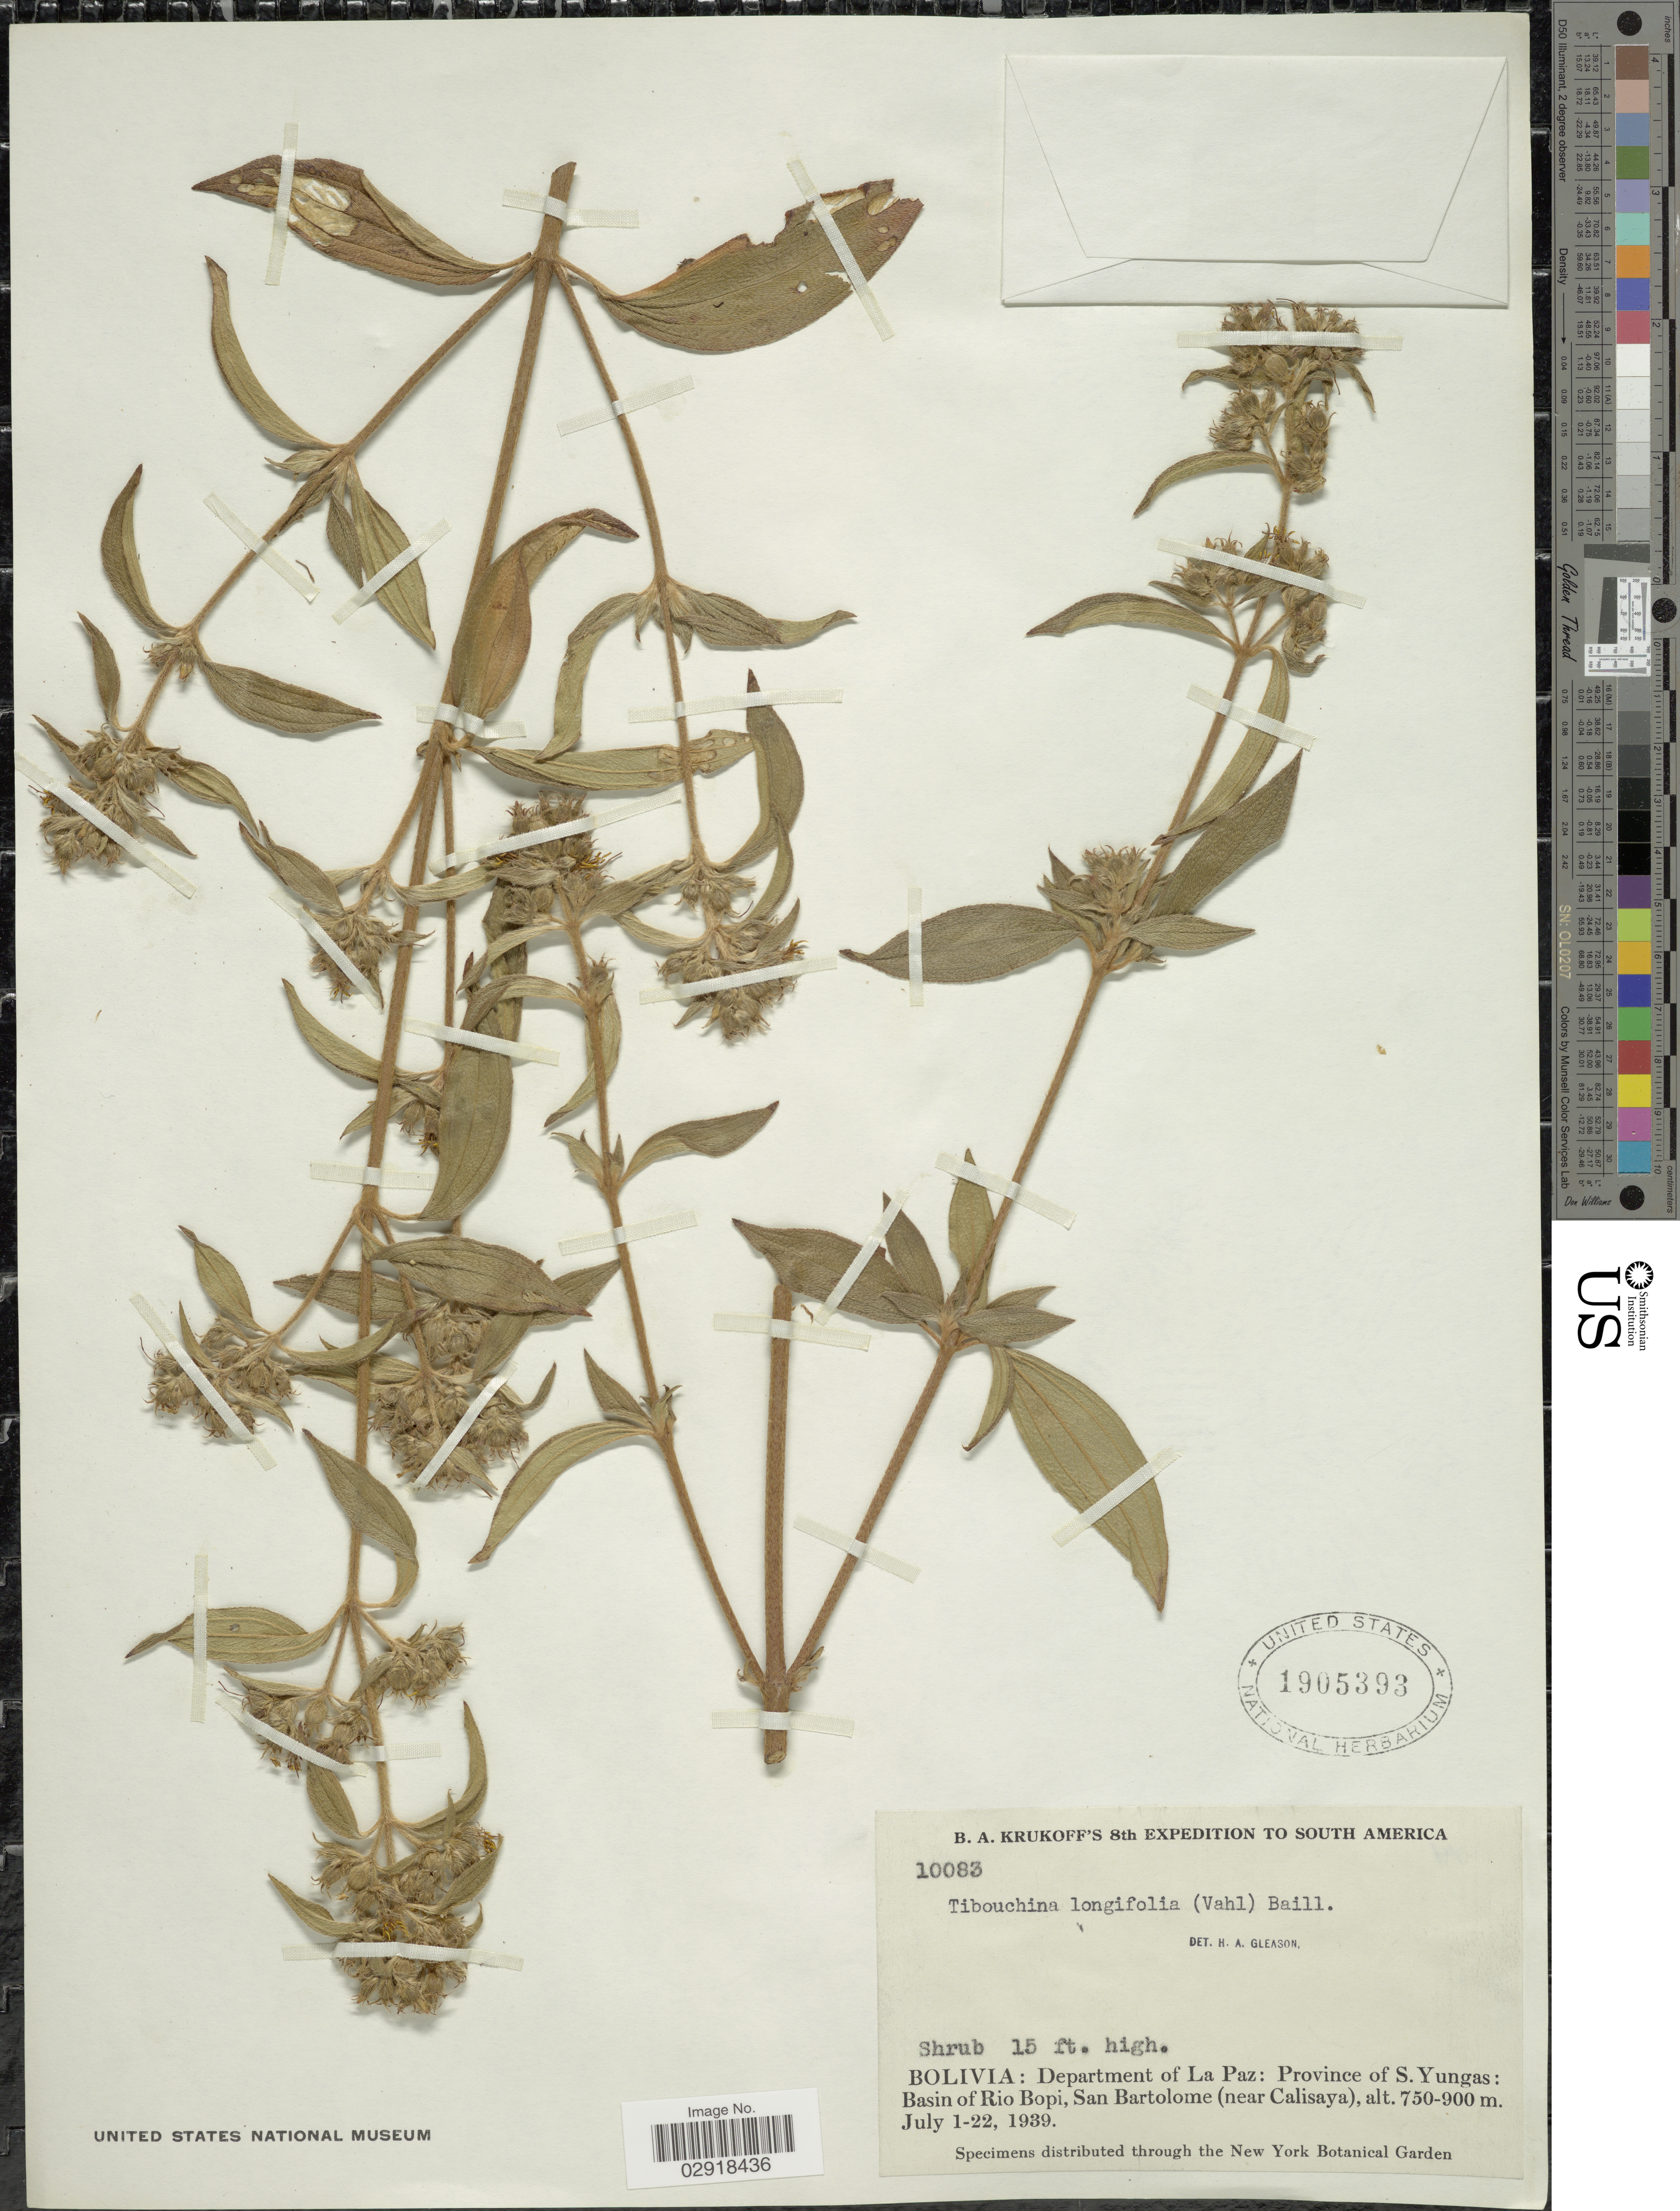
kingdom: Plantae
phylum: Tracheophyta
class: Magnoliopsida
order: Myrtales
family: Melastomataceae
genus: Chaetogastra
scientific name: Chaetogastra longifolia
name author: (Vahl) DC.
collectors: B. A. Krukoff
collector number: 10083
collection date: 1939-07-01/1939-07-22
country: Bolivia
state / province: La Paz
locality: Department of La Paz, Province of S. Yungas, Basin of Rio Bopi, San Bartolome (near Calisaya).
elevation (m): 750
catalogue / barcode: US 1905393